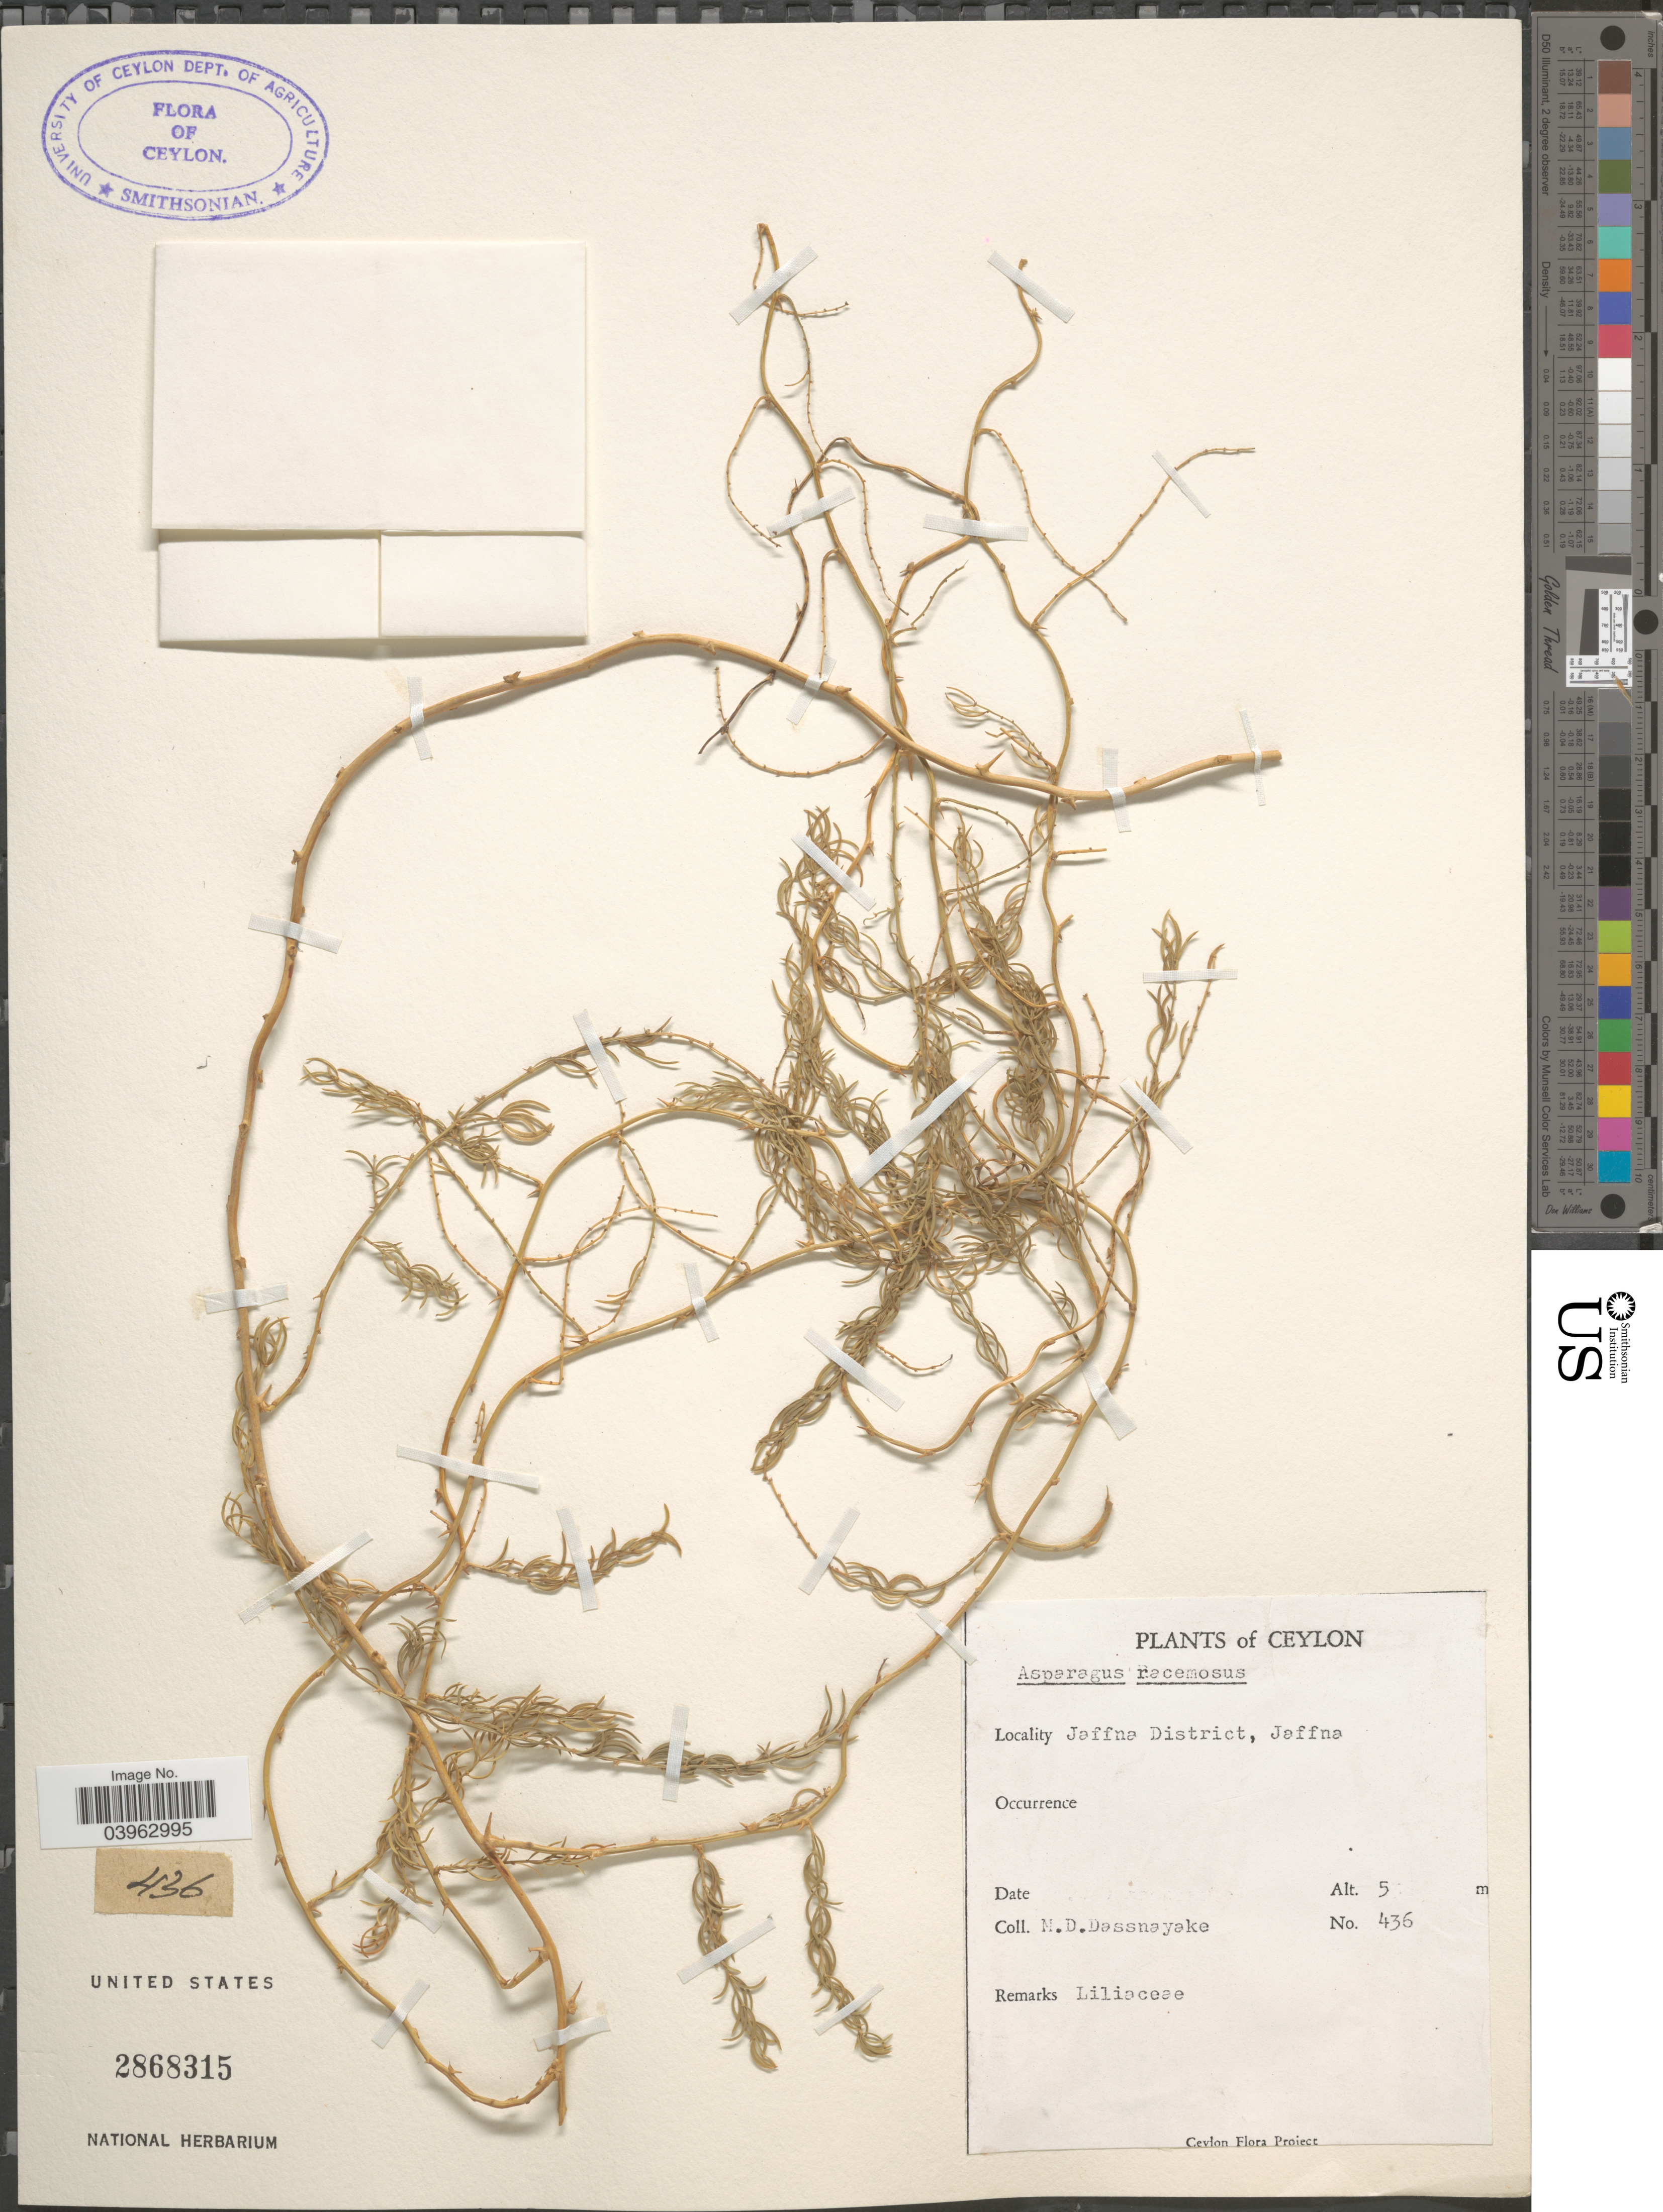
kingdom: Plantae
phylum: Tracheophyta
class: Liliopsida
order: Asparagales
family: Asparagaceae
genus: Asparagus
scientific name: Asparagus racemosus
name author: Willd.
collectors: M. D. Dassanayake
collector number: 436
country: Sri Lanka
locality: Ceylon. Jaffna District, Jaffna.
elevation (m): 5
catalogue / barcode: US 2868315